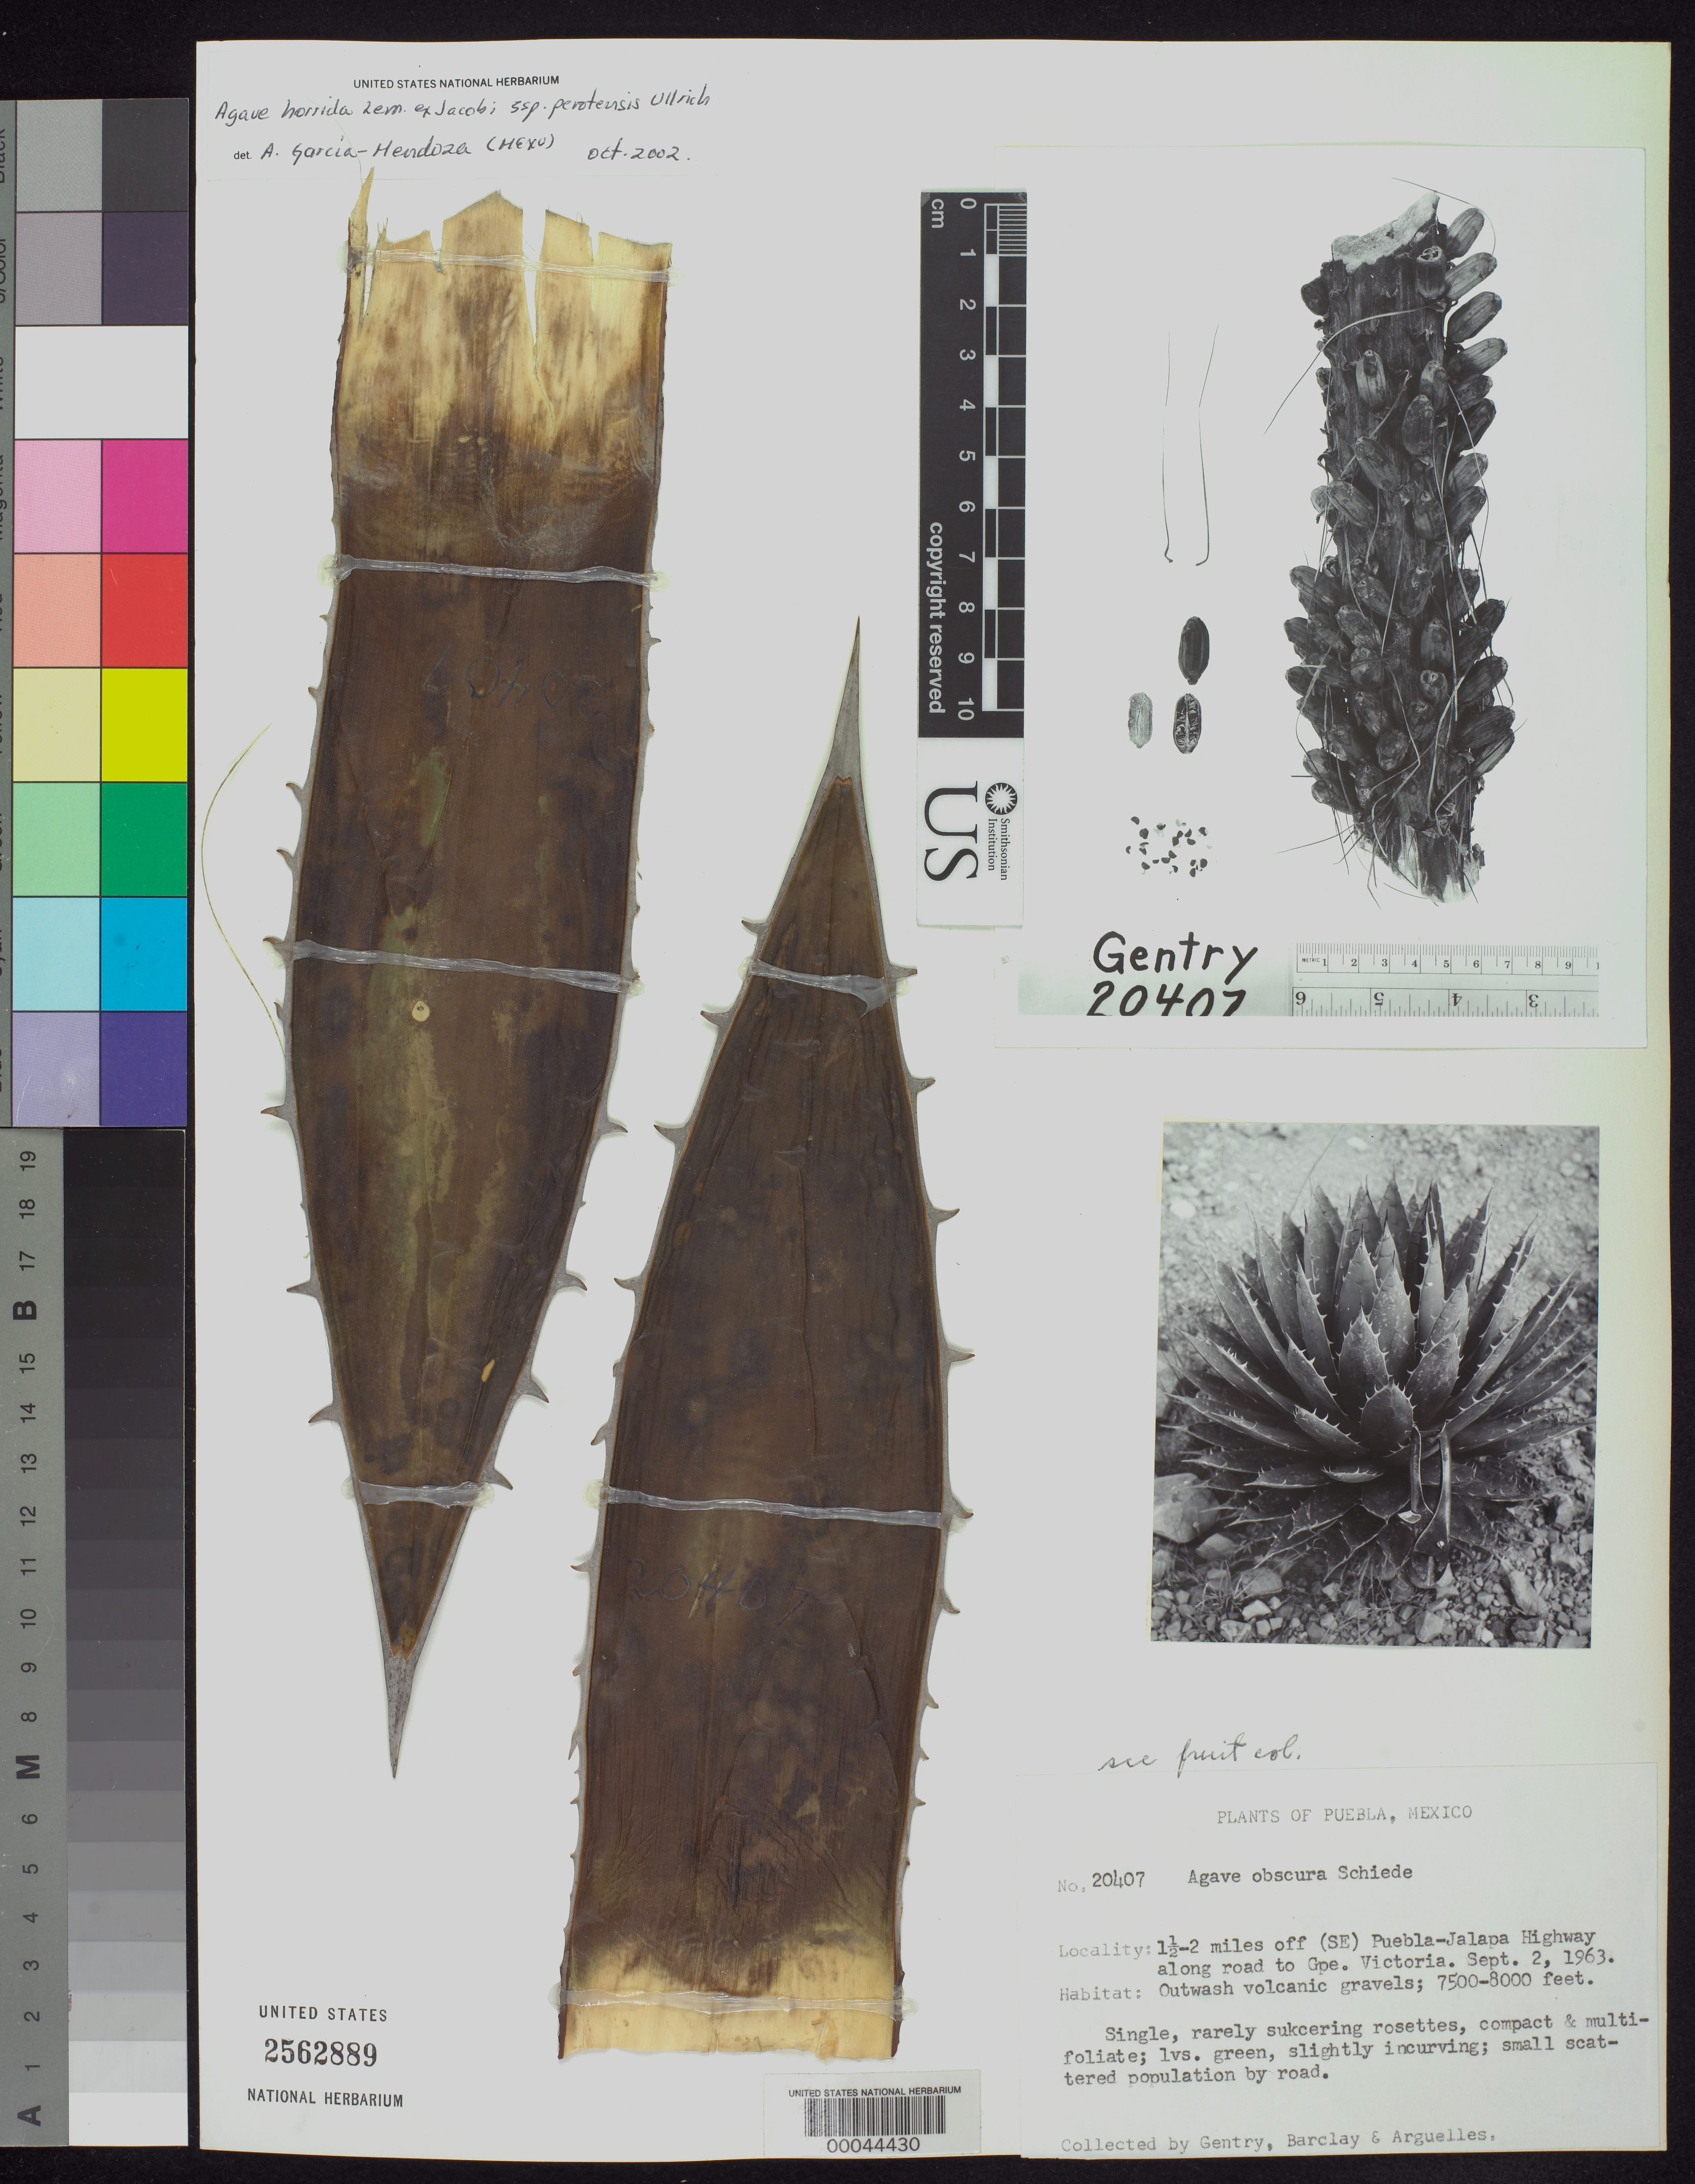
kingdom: Plantae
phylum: Tracheophyta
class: Liliopsida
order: Asparagales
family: Asparagaceae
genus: Agave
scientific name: Agave horrida subsp. perotensis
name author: B. Ullrich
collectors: H. S. Gentry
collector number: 20407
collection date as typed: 02 Sep 1963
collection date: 1963-09-02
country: Mexico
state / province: Puebla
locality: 1.5-2 mi off (SE) Puebla-Jalapa highway along road to Gpe. Victoria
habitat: Outwash volcanic gravels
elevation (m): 2286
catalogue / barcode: US 2562889